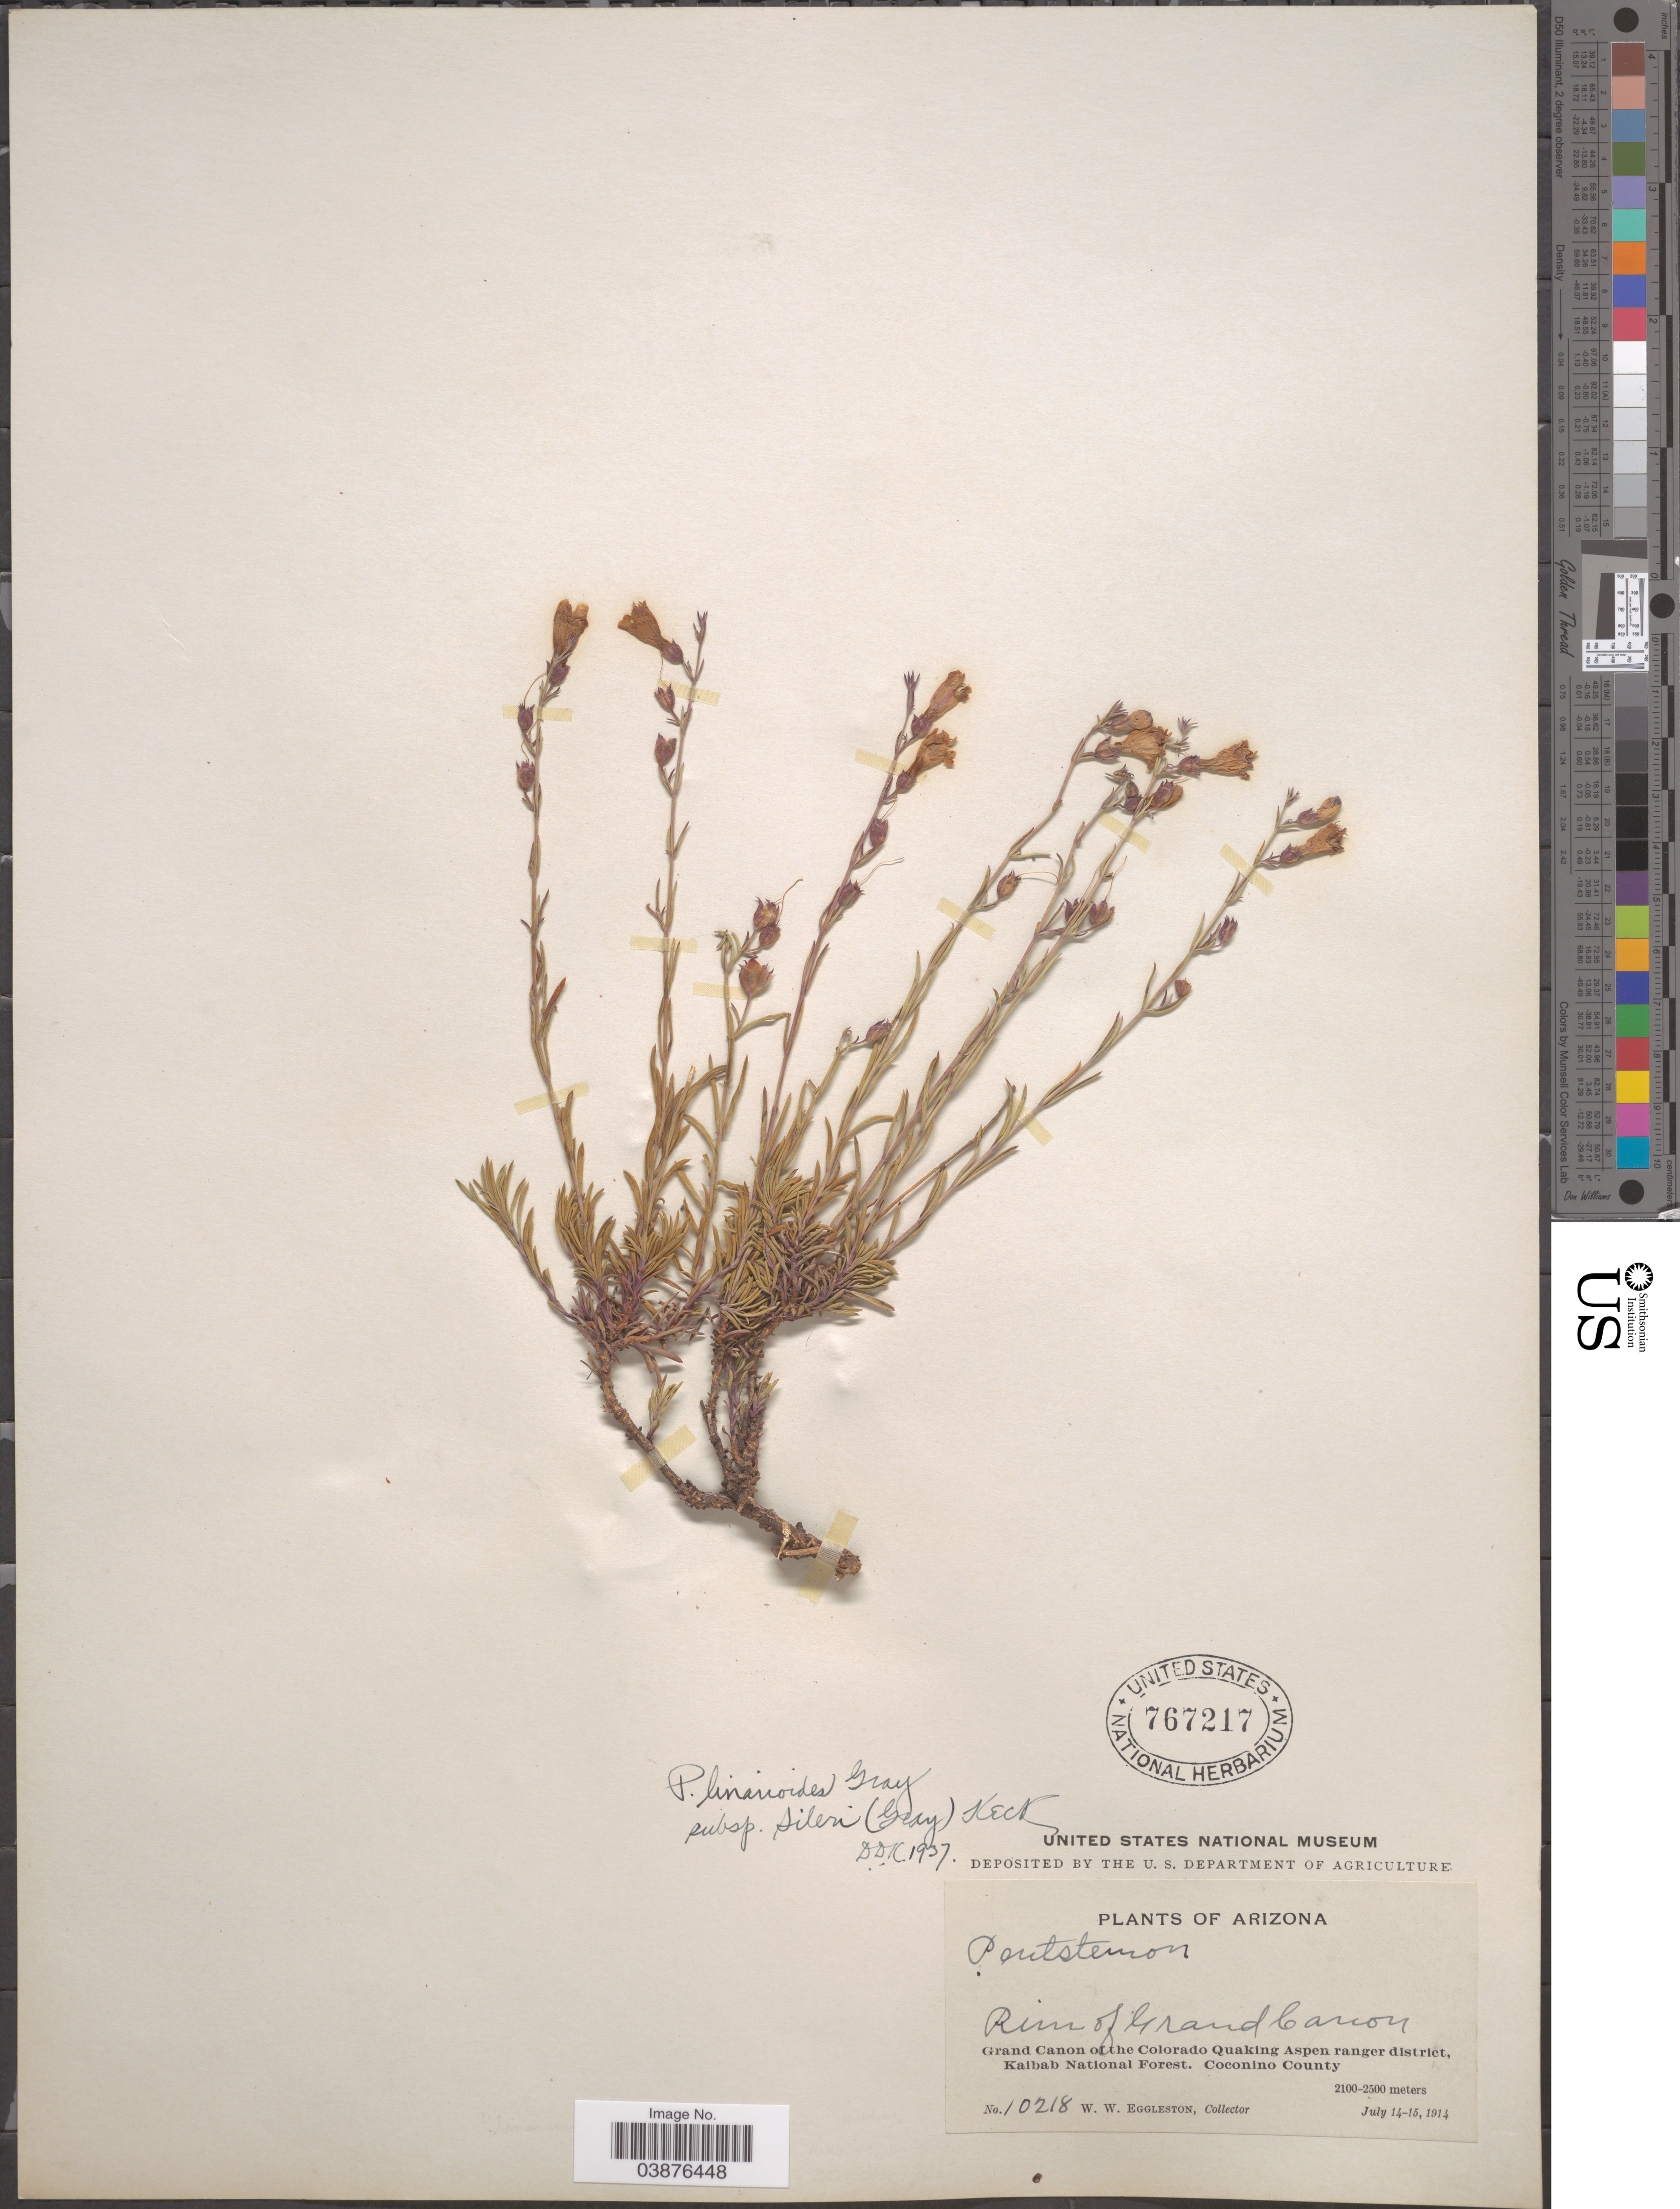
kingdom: Plantae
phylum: Tracheophyta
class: Magnoliopsida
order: Lamiales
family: Plantaginaceae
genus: Penstemon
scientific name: Penstemon linarioides subsp. sileri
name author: (A. Gray) D.D. Keck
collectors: W. W. Eggleston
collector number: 10218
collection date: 1914-07-14/1914-07-15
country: United States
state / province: Arizona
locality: Rim of Grand Canon. Grand Canon of the Colorado Quaking Aspen ranger district, Kaibab National Forest. Coconino County.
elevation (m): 2100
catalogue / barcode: US 767217